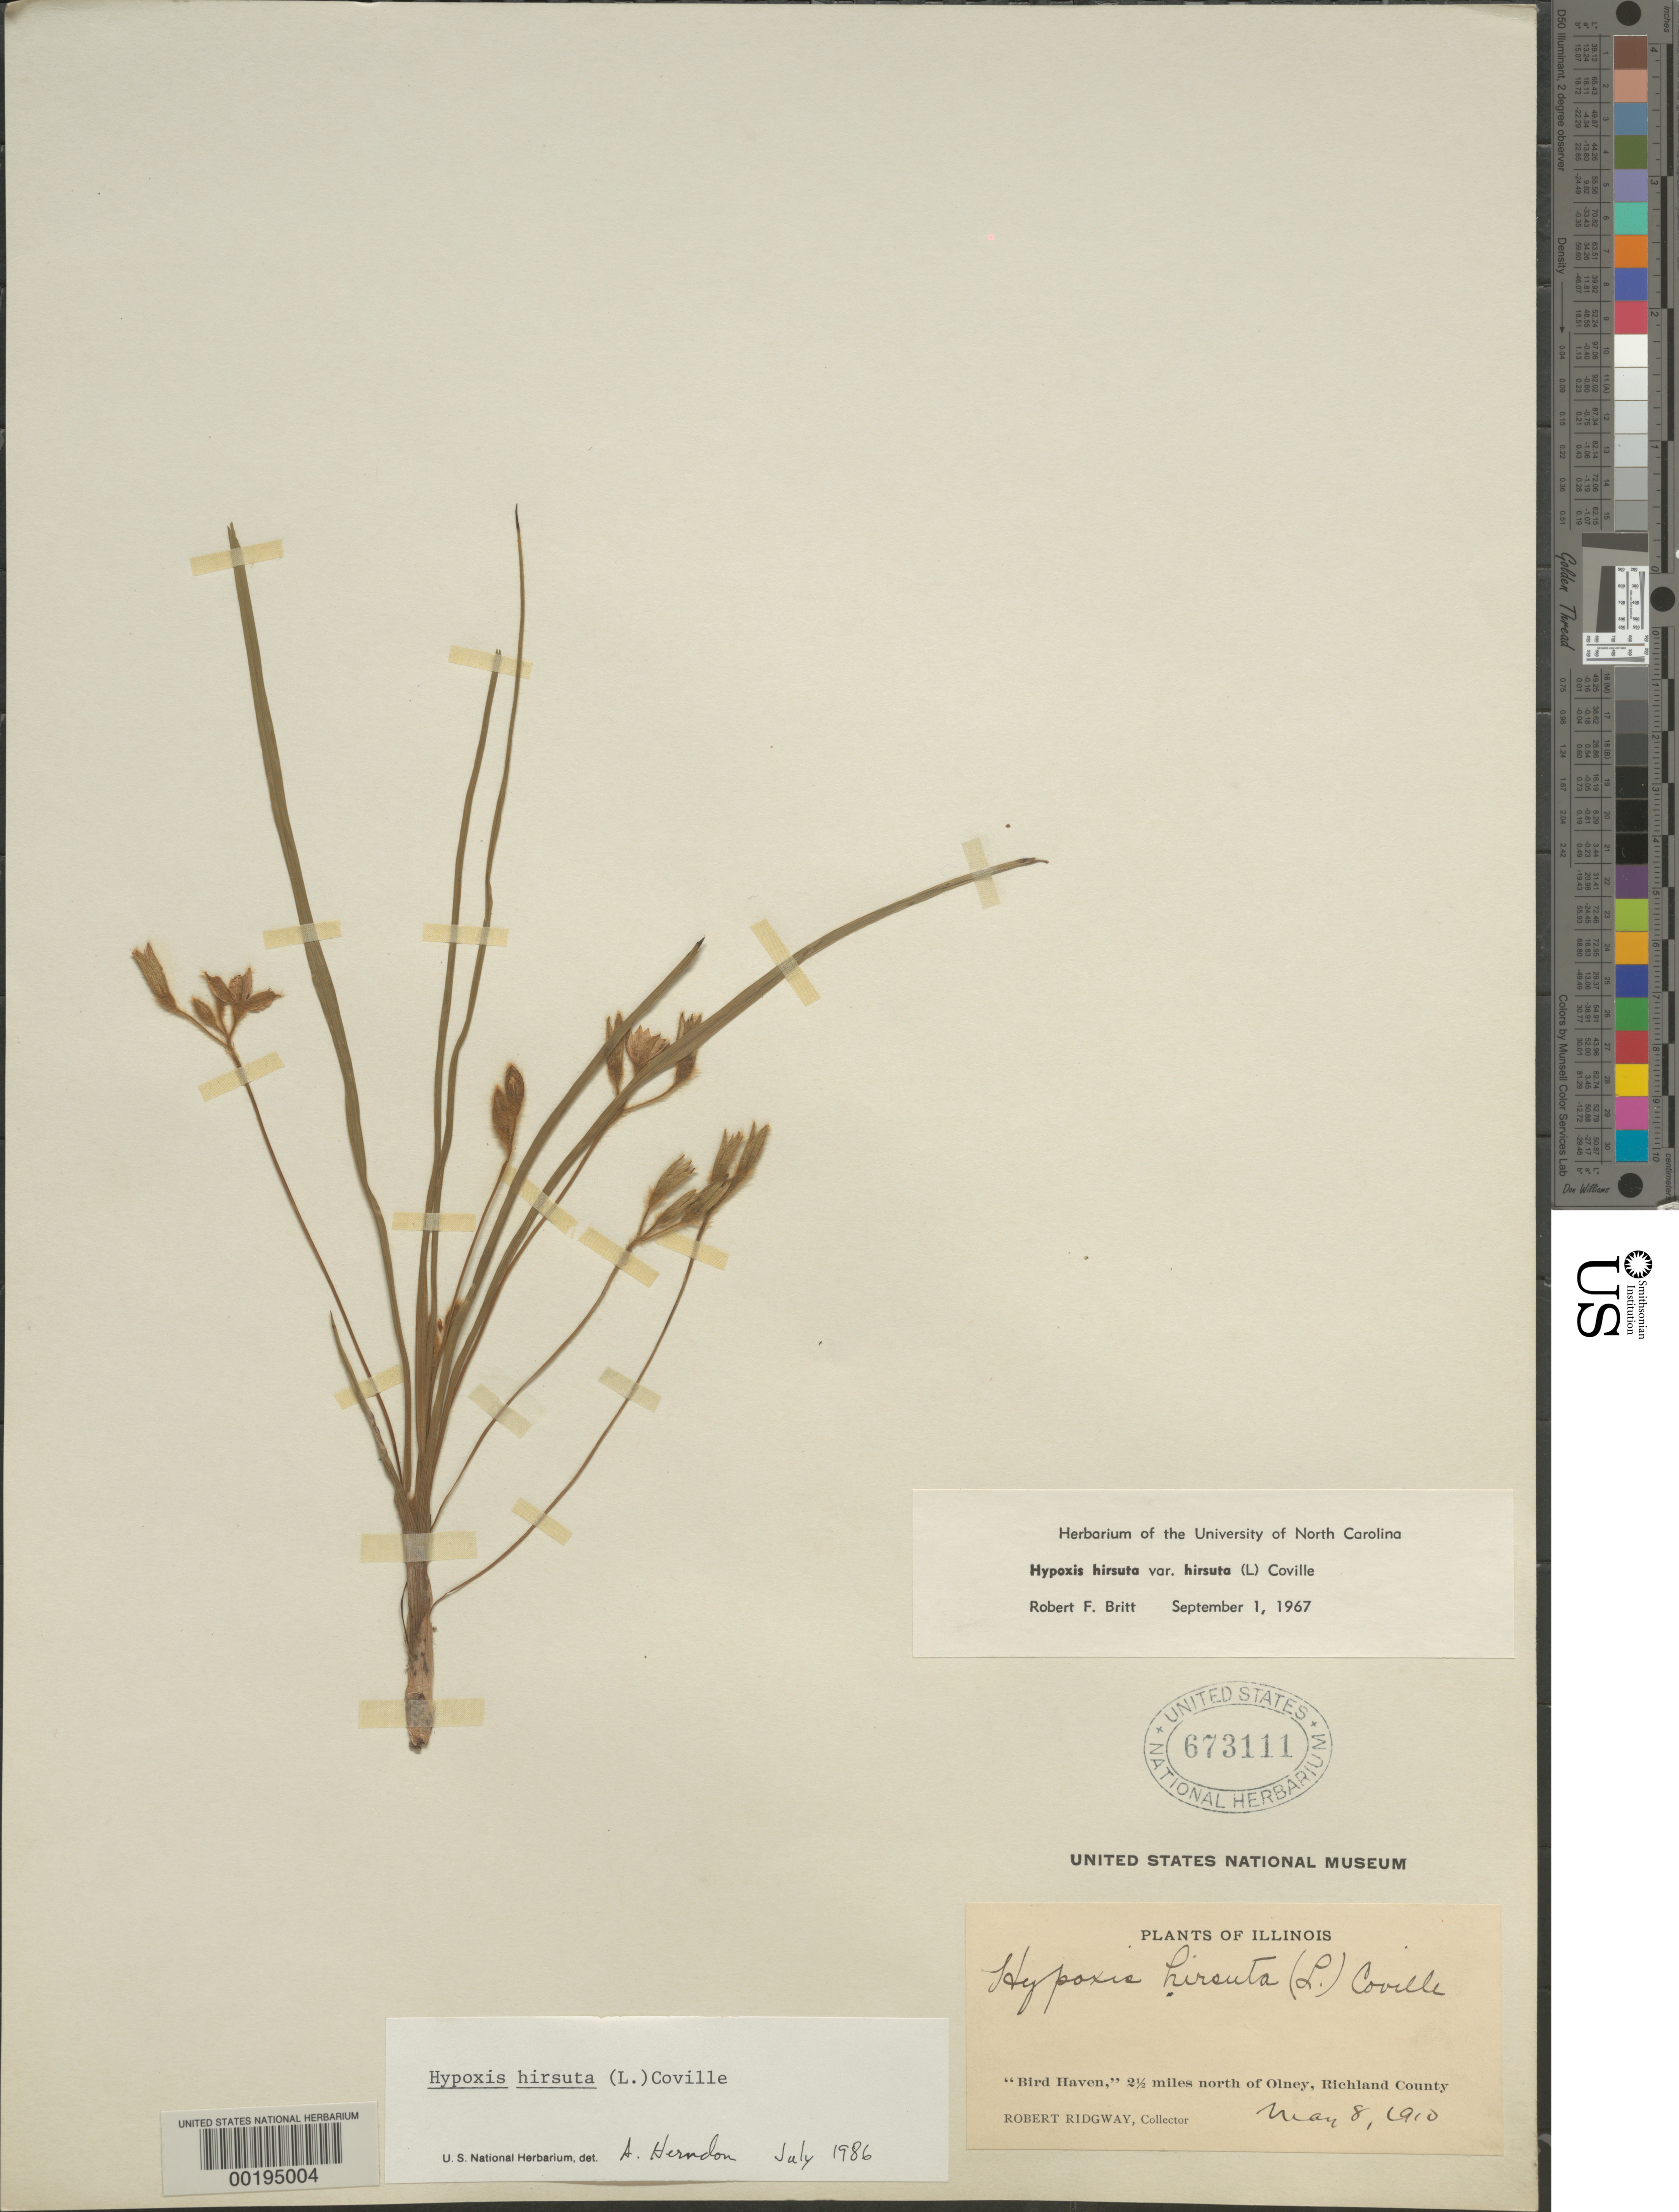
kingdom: Plantae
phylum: Tracheophyta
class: Liliopsida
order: Asparagales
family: Hypoxidaceae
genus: Hypoxis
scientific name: Hypoxis hirsuta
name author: (L.) Coville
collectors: R. Ridgway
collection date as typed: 08 May 1910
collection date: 1910-05-08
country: United States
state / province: Illinois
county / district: Richland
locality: "Bird Haven", 2.5 mi N of Olney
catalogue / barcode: US 673111